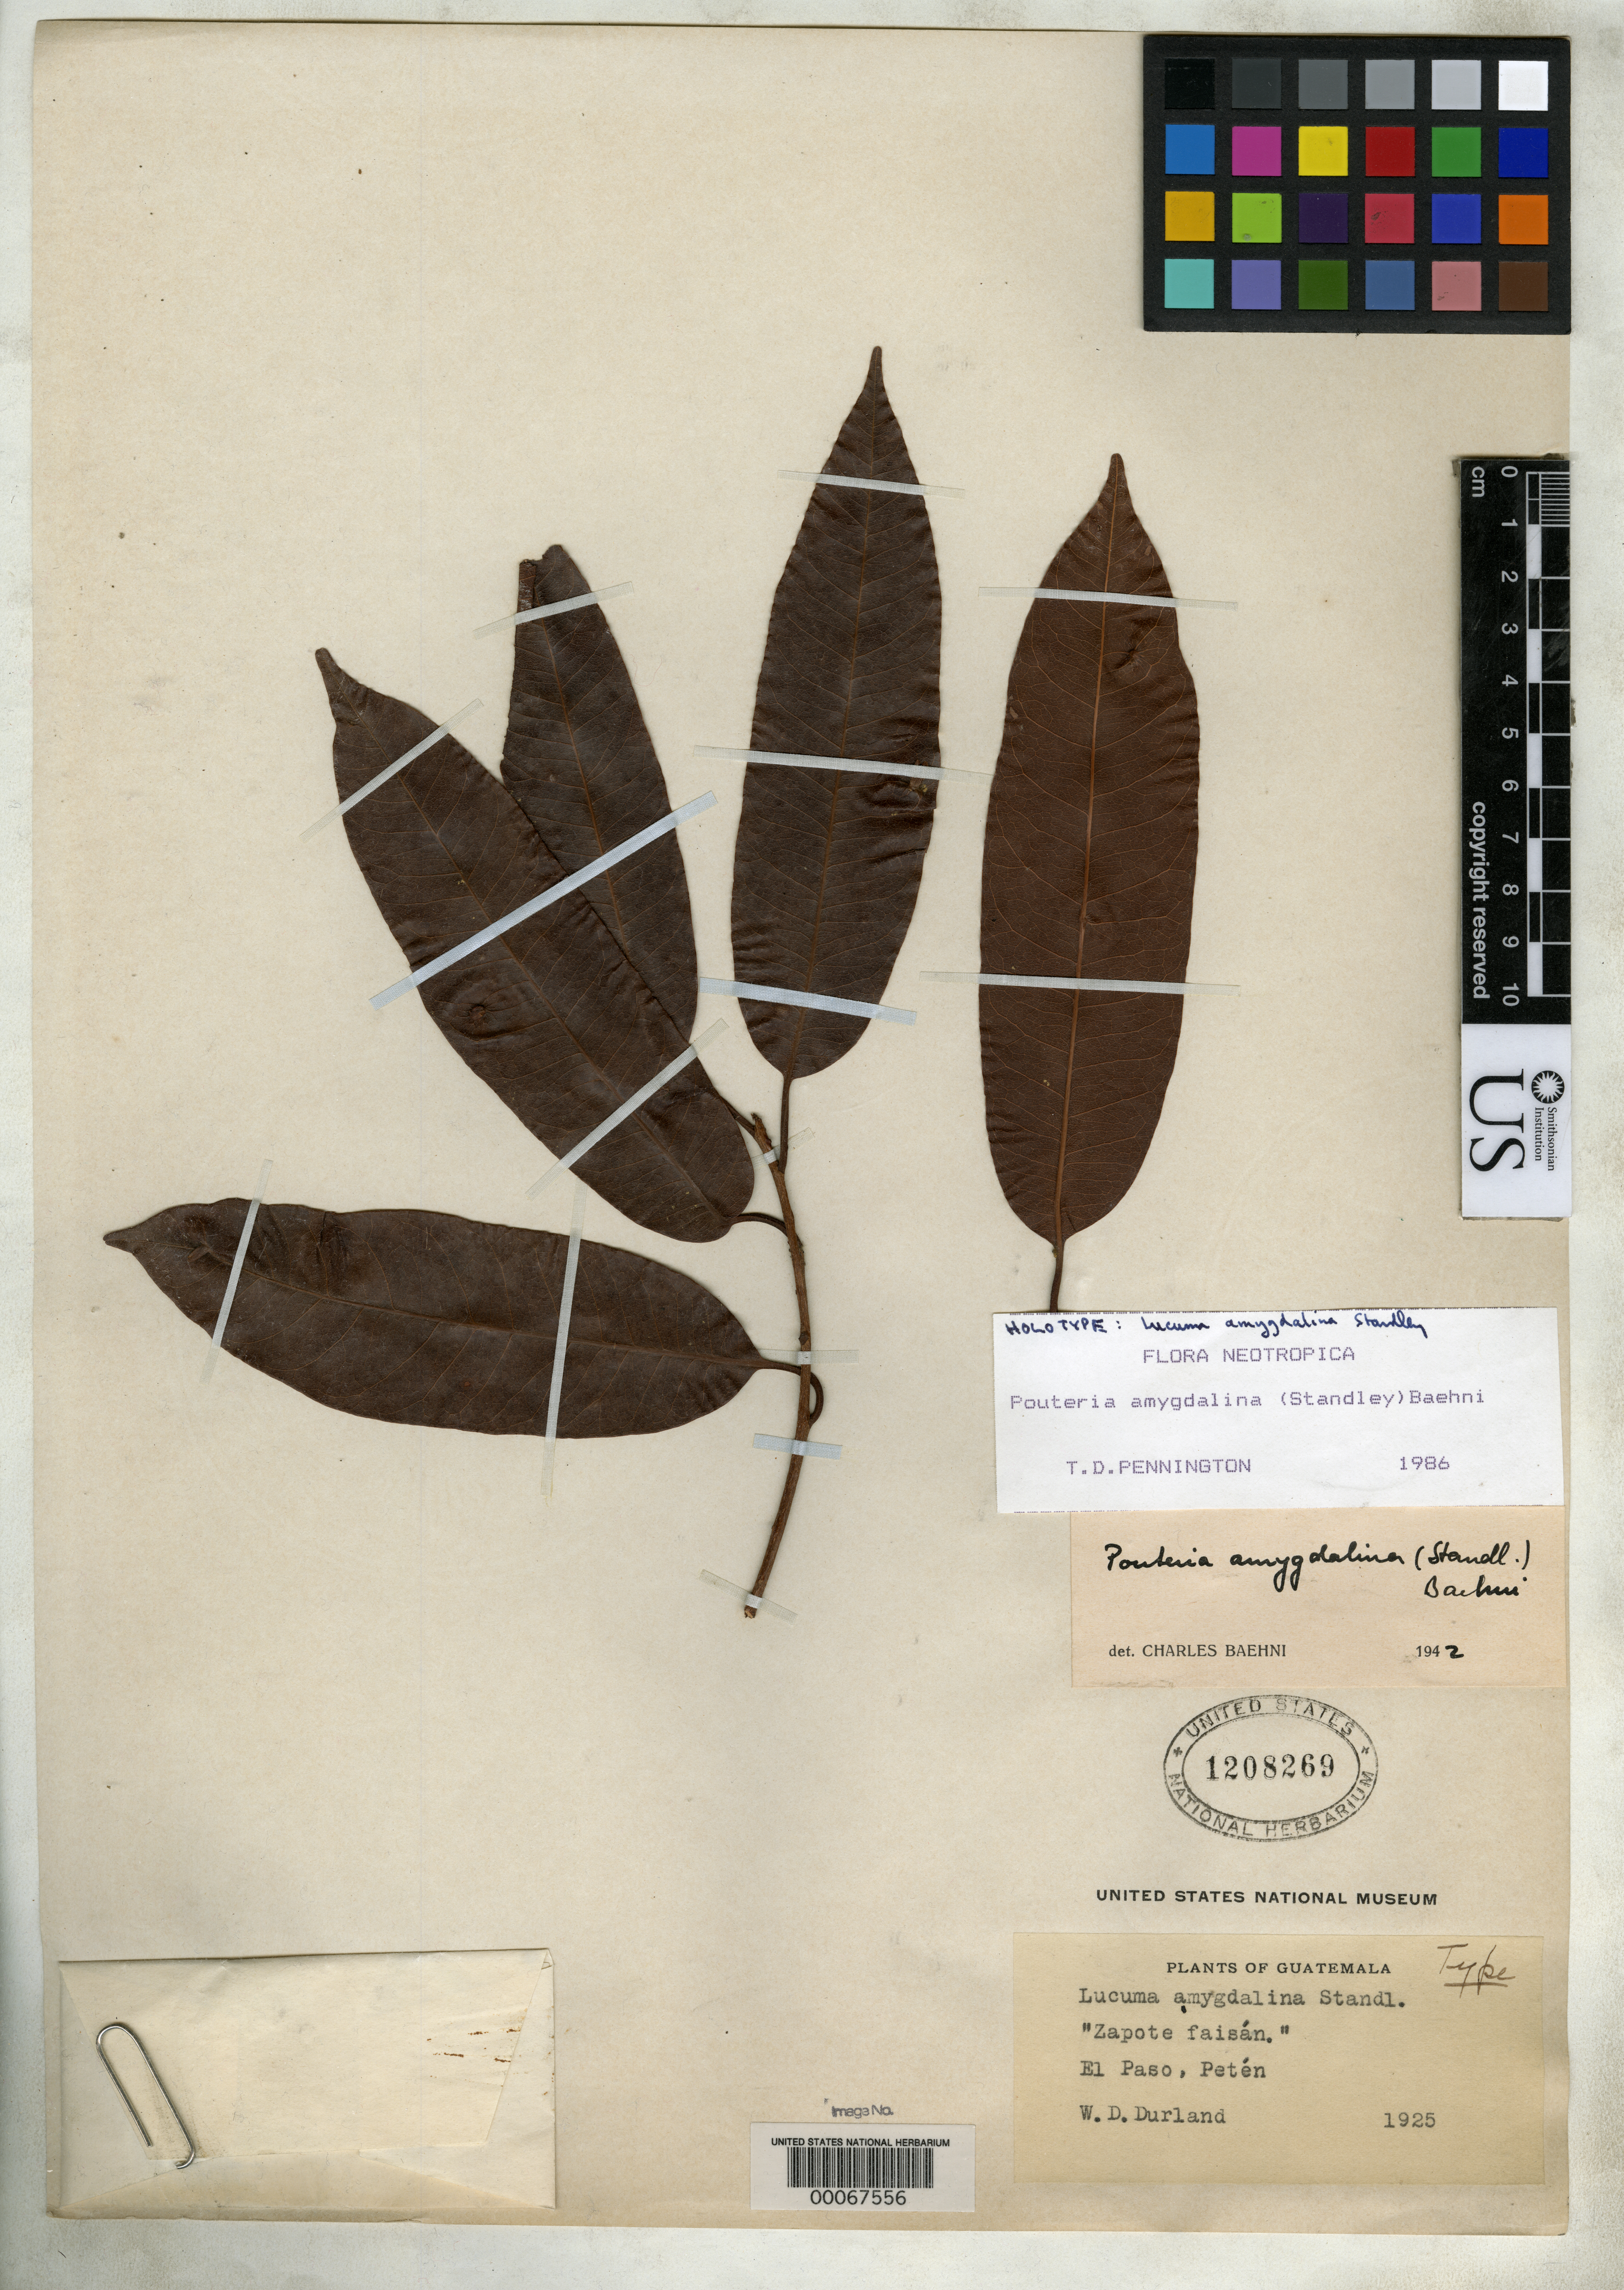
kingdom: Plantae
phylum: Tracheophyta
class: Magnoliopsida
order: Ericales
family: Sapotaceae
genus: Lucuma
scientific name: Lucuma amygdalina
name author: Standl.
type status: Holotype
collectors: W. Durland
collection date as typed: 1925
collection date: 1925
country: Guatemala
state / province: El Petén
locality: El Paso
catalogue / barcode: US 1208269